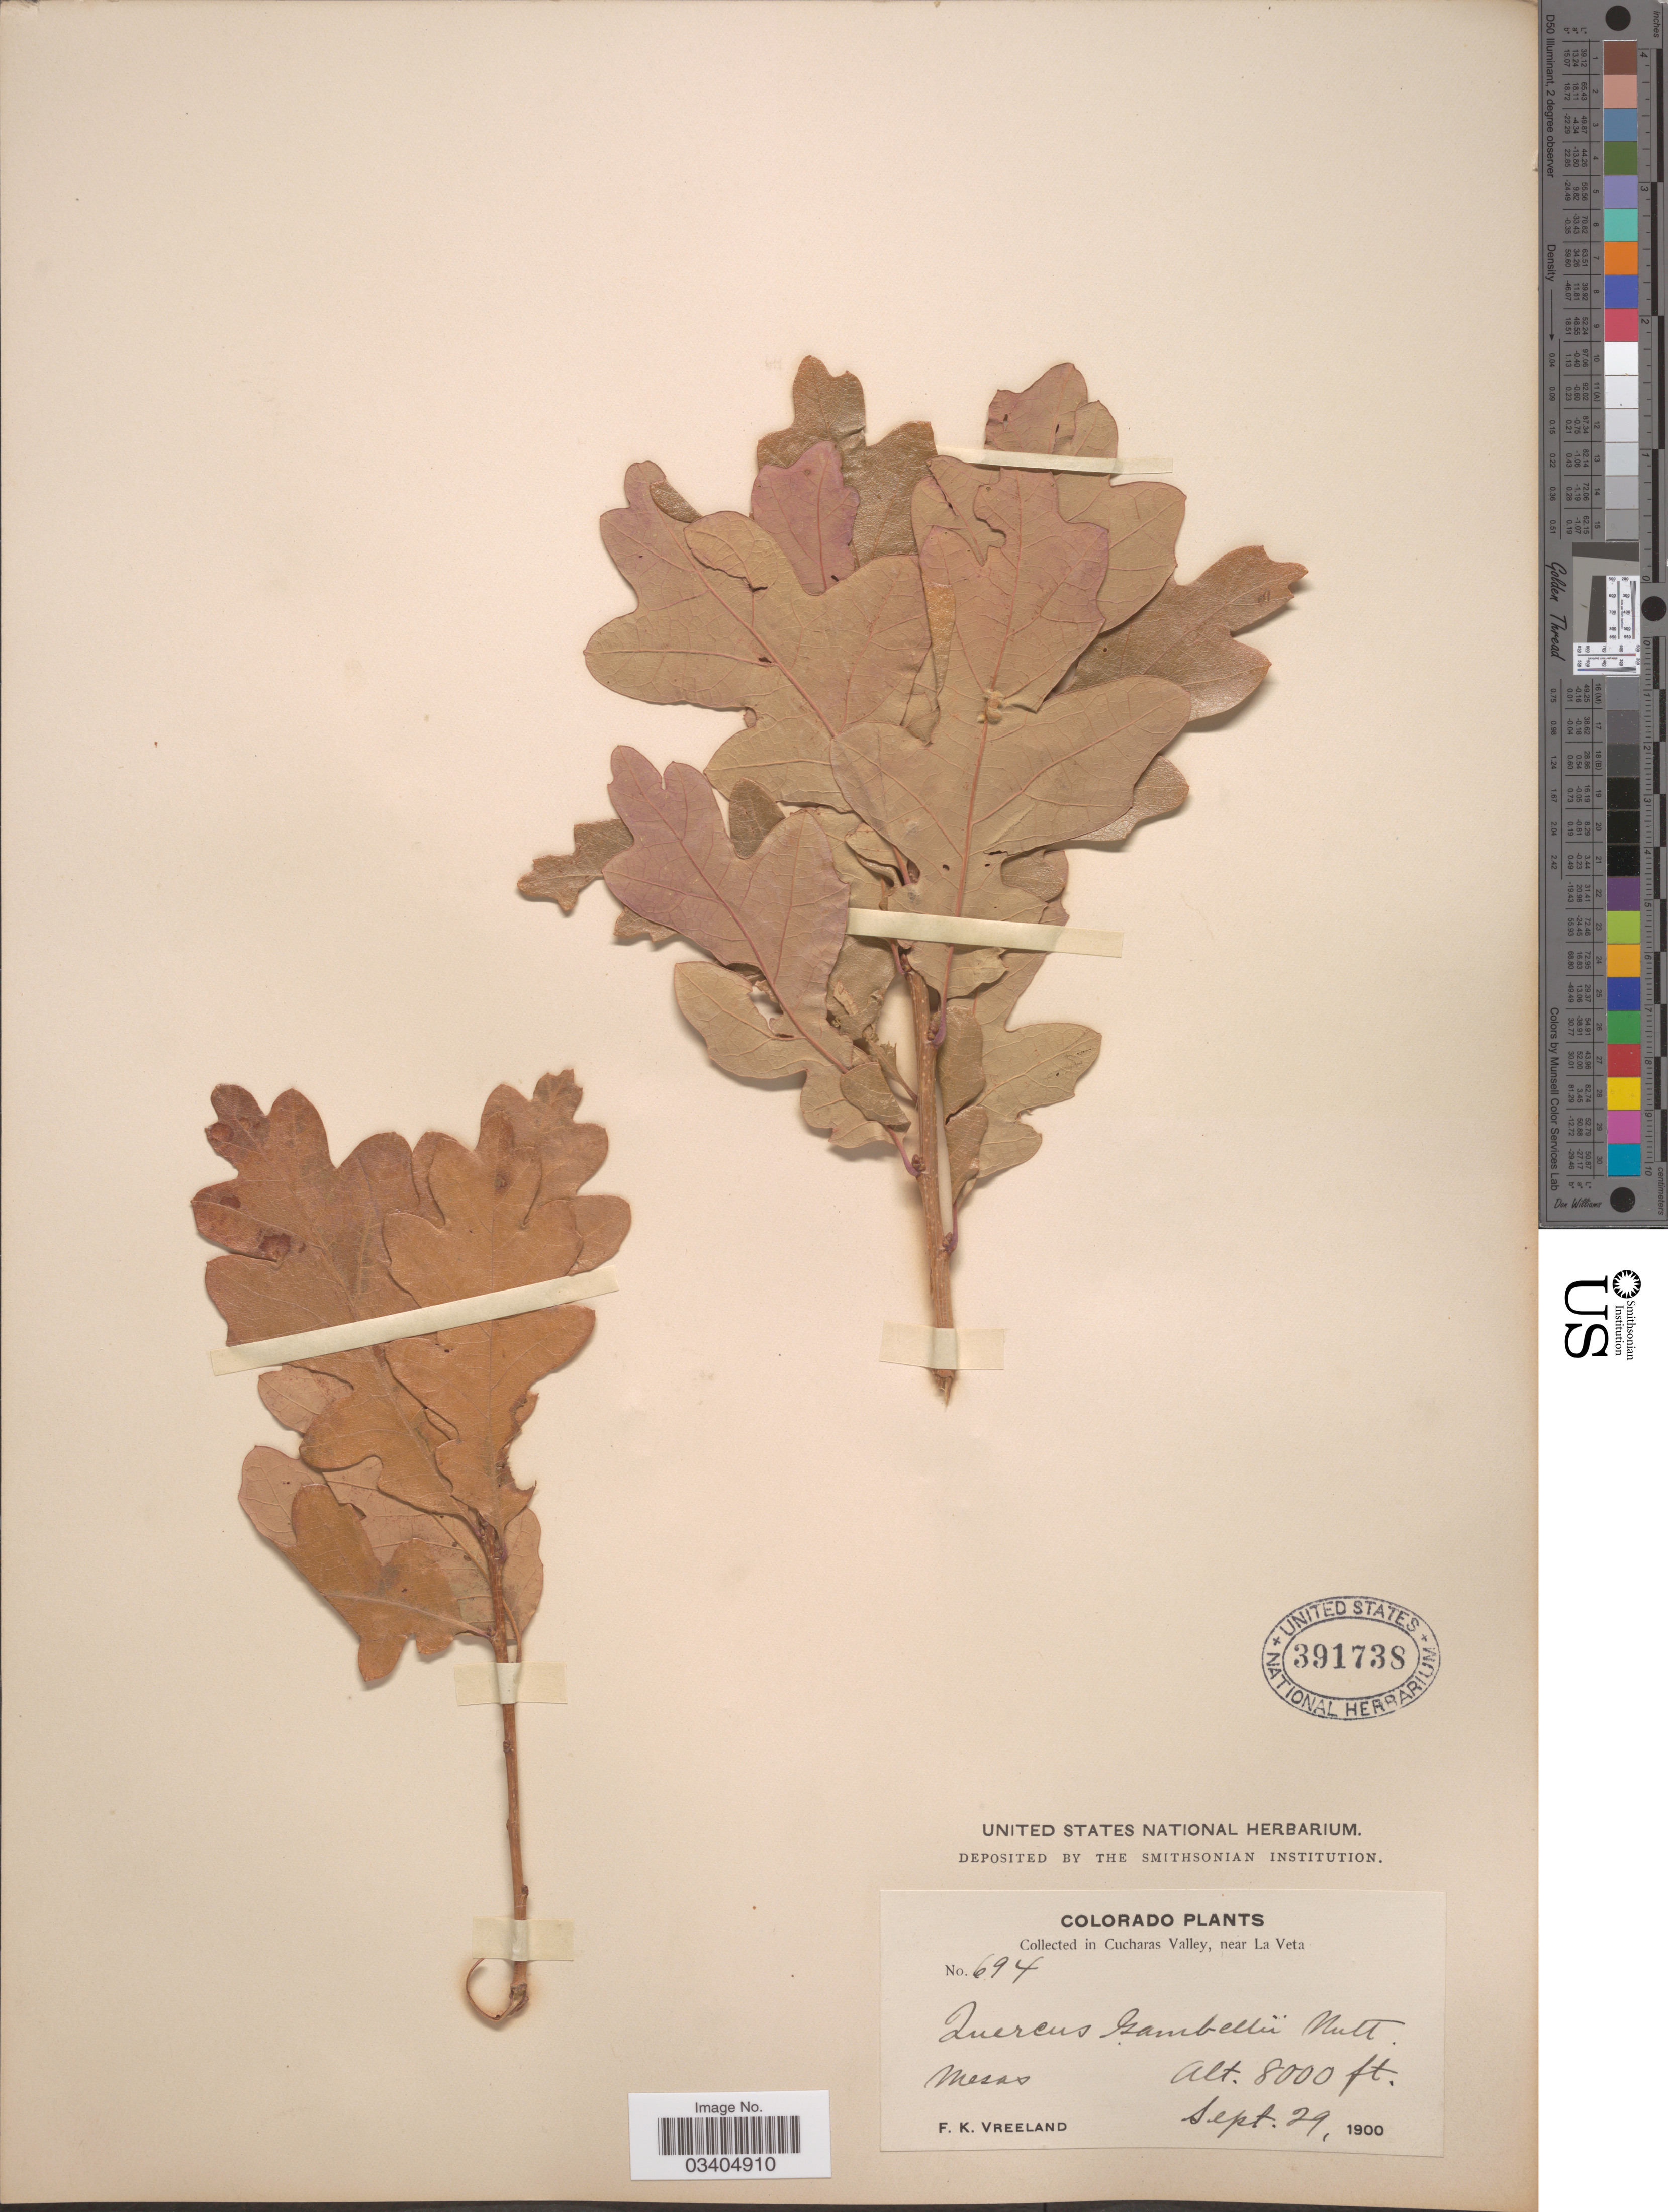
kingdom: Plantae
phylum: Tracheophyta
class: Magnoliopsida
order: Fagales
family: Fagaceae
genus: Quercus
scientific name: Quercus gambelii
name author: Nutt.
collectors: F. Vreeland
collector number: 694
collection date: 1900-09-29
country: United States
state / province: Colorado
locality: Cucharas Valley, near La Veta. Mesas.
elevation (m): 2438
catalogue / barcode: US 391738